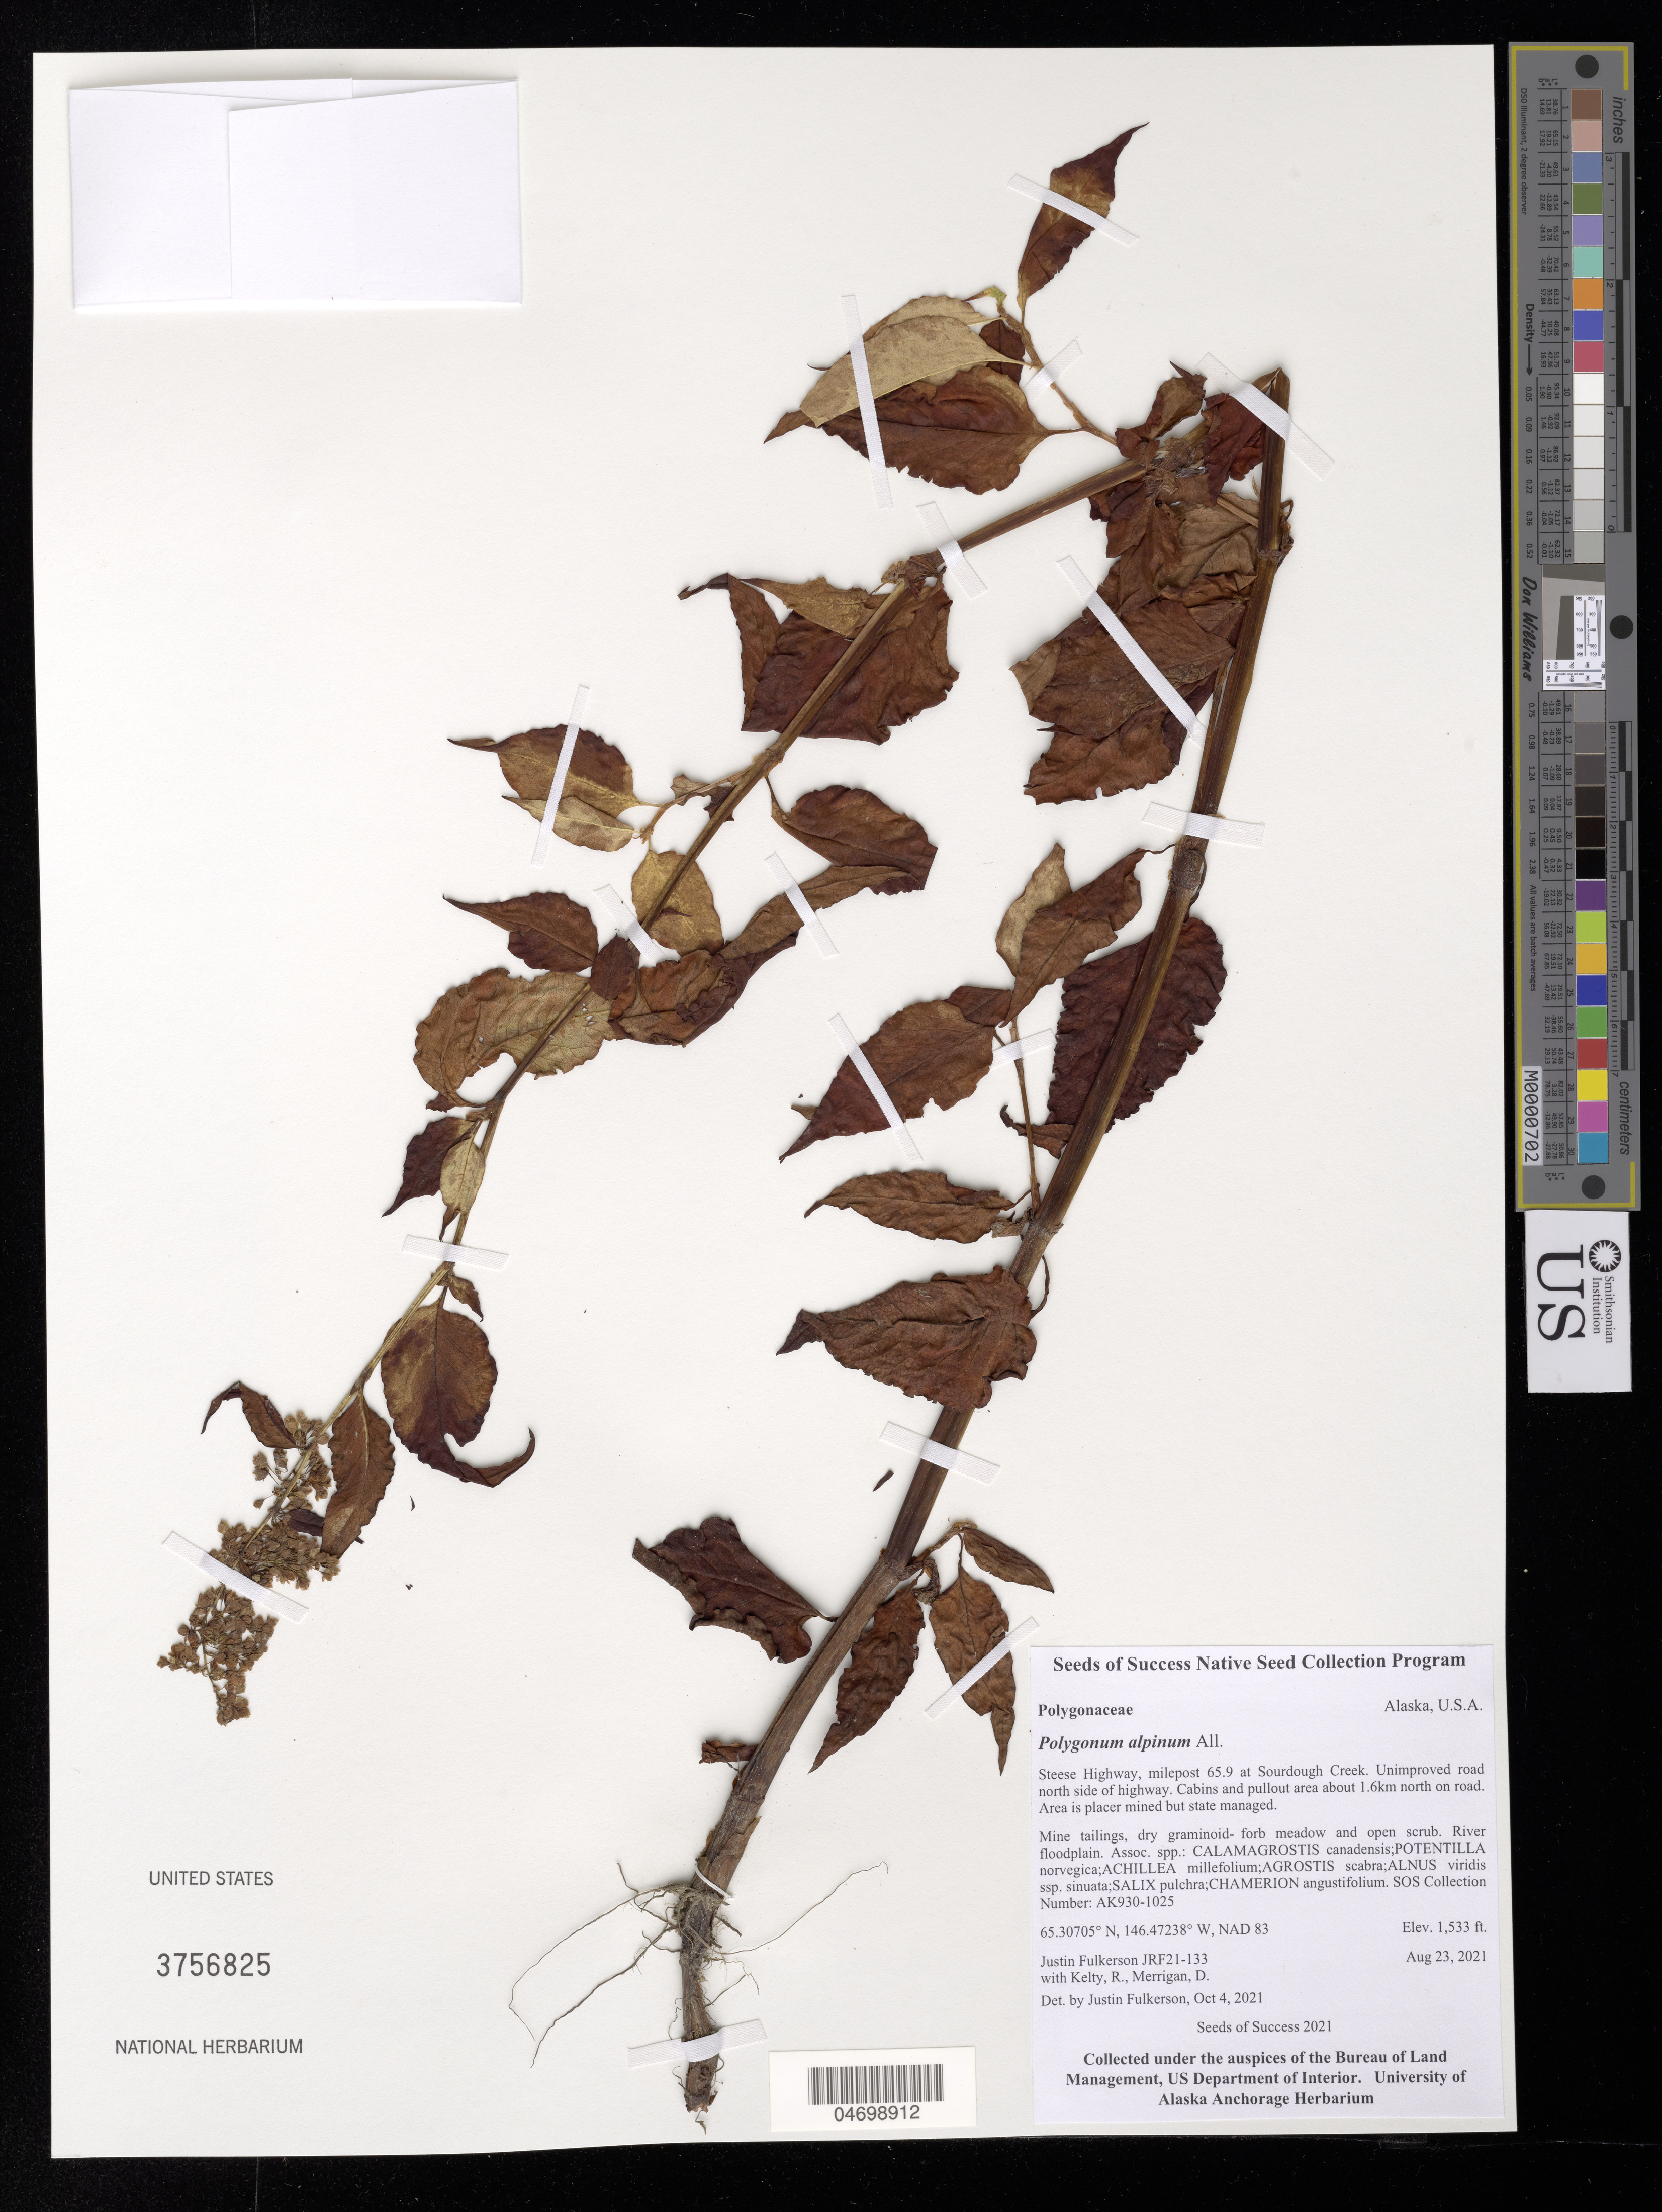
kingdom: Plantae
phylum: Tracheophyta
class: Magnoliopsida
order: Caryophyllales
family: Polygonaceae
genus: Polygonum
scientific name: Polygonum alpinum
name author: All.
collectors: J. Fulkerson, R. Kelty & D. Merrigan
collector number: AK930-1025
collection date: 2021-08-23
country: United States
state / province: Alaska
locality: Steese Hwy, milepost 65.9 at Sourdough Creek.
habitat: Dry gaminoid-forb meadow and open scrub. River floodplain. With Agrostis scabra, Alnus viridis, Salix pulchra, etc.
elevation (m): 467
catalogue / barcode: US 3756825